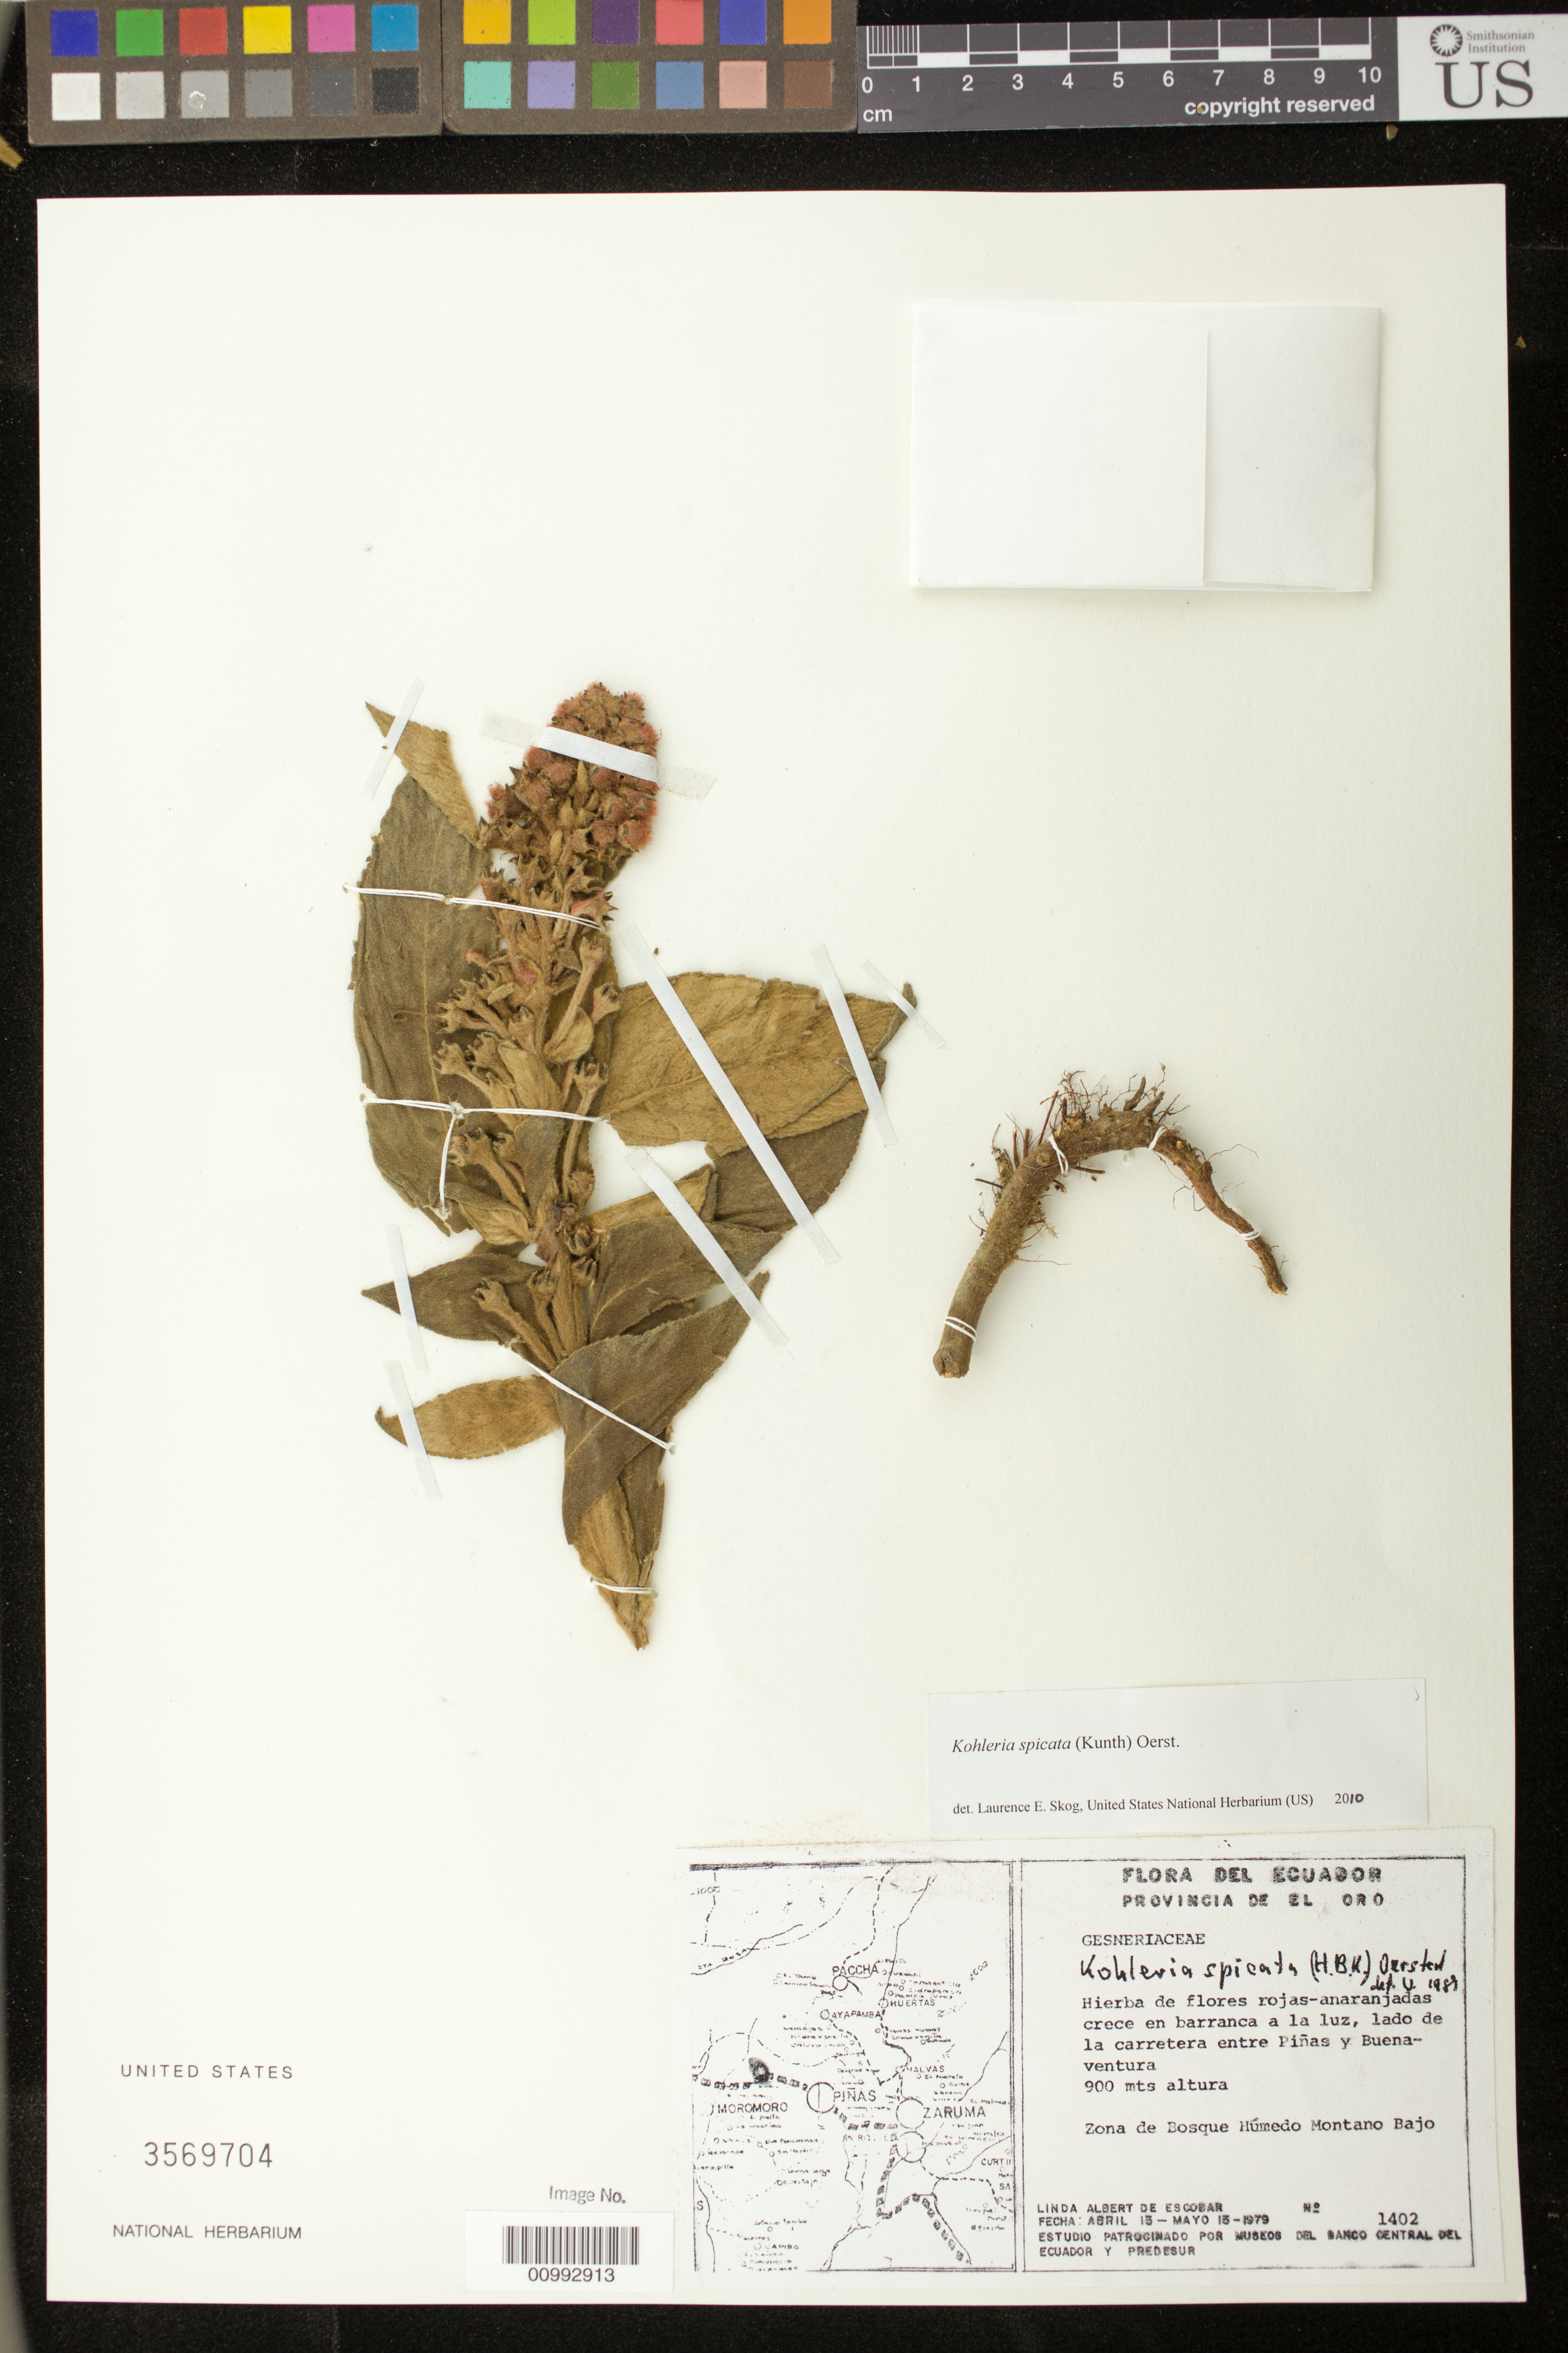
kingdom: Plantae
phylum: Tracheophyta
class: Magnoliopsida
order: Lamiales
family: Gesneriaceae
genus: Kohleria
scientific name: Kohleria spicata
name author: (Kunth) Oerst.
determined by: Skog, Laurence E.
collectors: L. K. de Escobar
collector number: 1402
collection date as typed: Apr-May 1979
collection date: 1979-04/1979-05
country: Ecuador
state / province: El Oro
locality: Lado de la carretera entre Piñas y Buenaventura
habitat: Crece en barranca a la luz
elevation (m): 900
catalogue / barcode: US 3569704